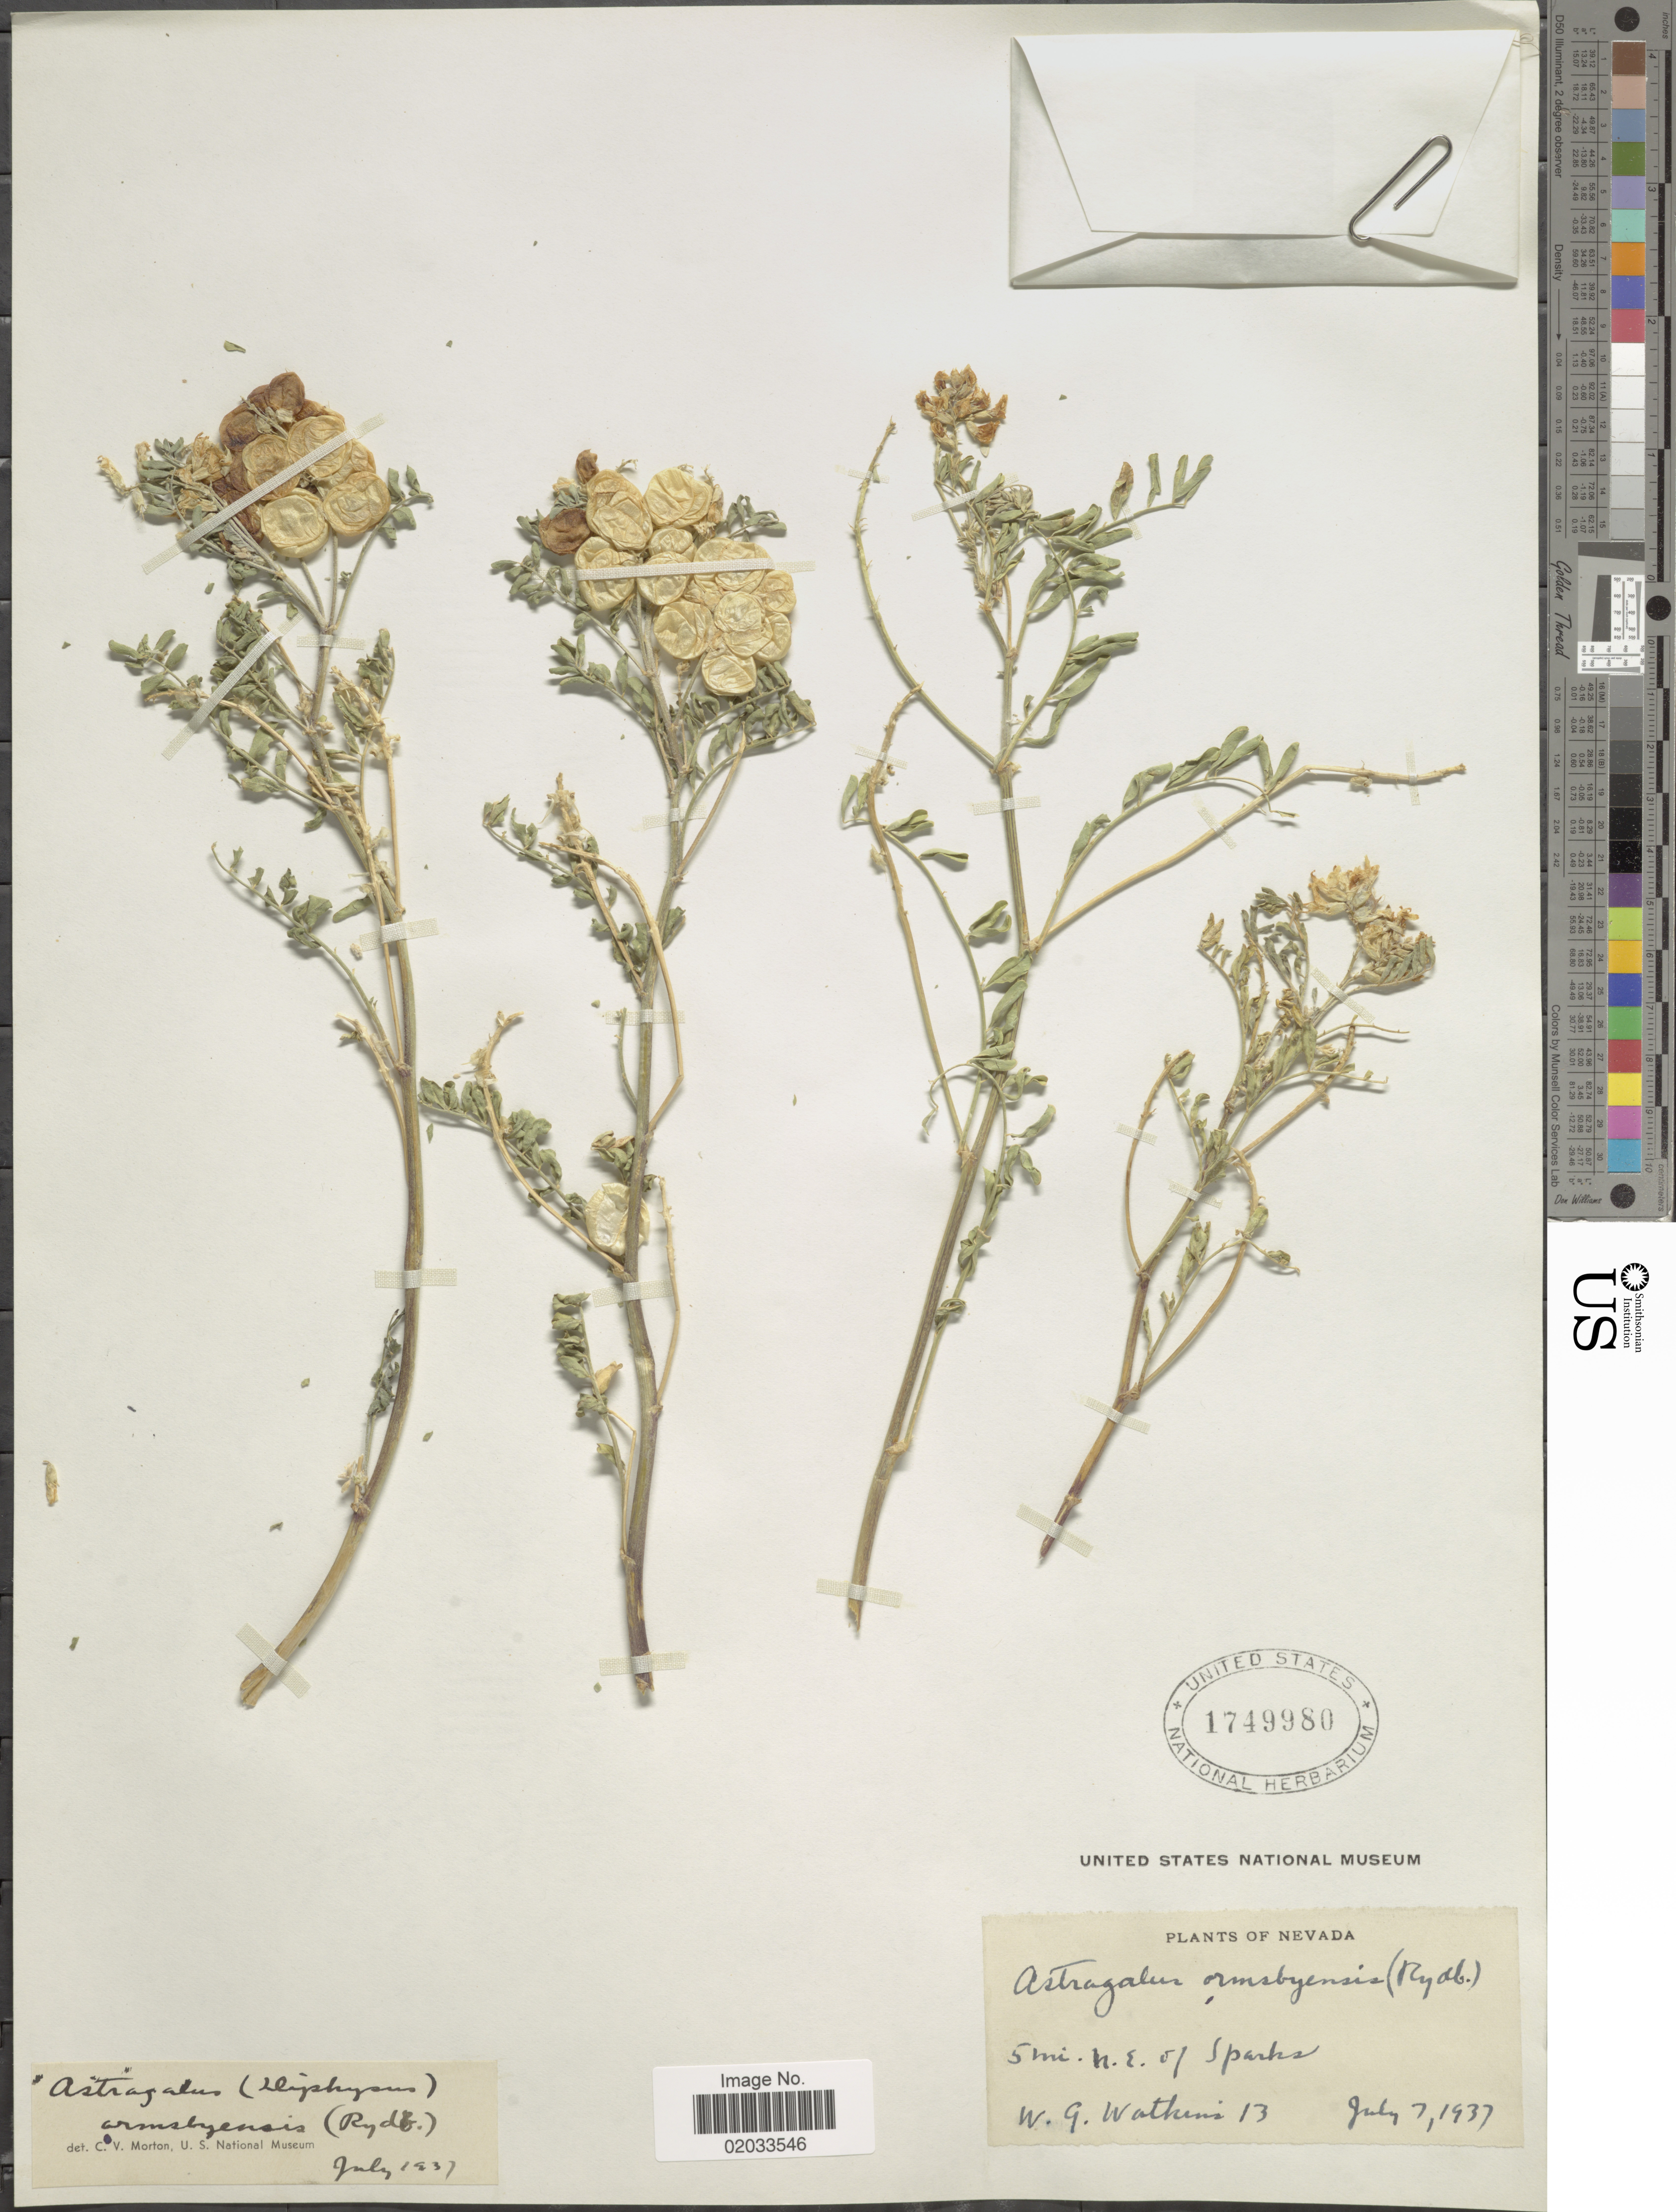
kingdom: Plantae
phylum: Tracheophyta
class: Magnoliopsida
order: Fabales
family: Fabaceae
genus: Astragalus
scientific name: Astragalus ormsbyensis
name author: (Rydb.)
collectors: W. Watkins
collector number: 13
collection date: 1937-07-07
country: United States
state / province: Nevada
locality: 5 mi.N.E. of Sparks.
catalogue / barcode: US 1749980